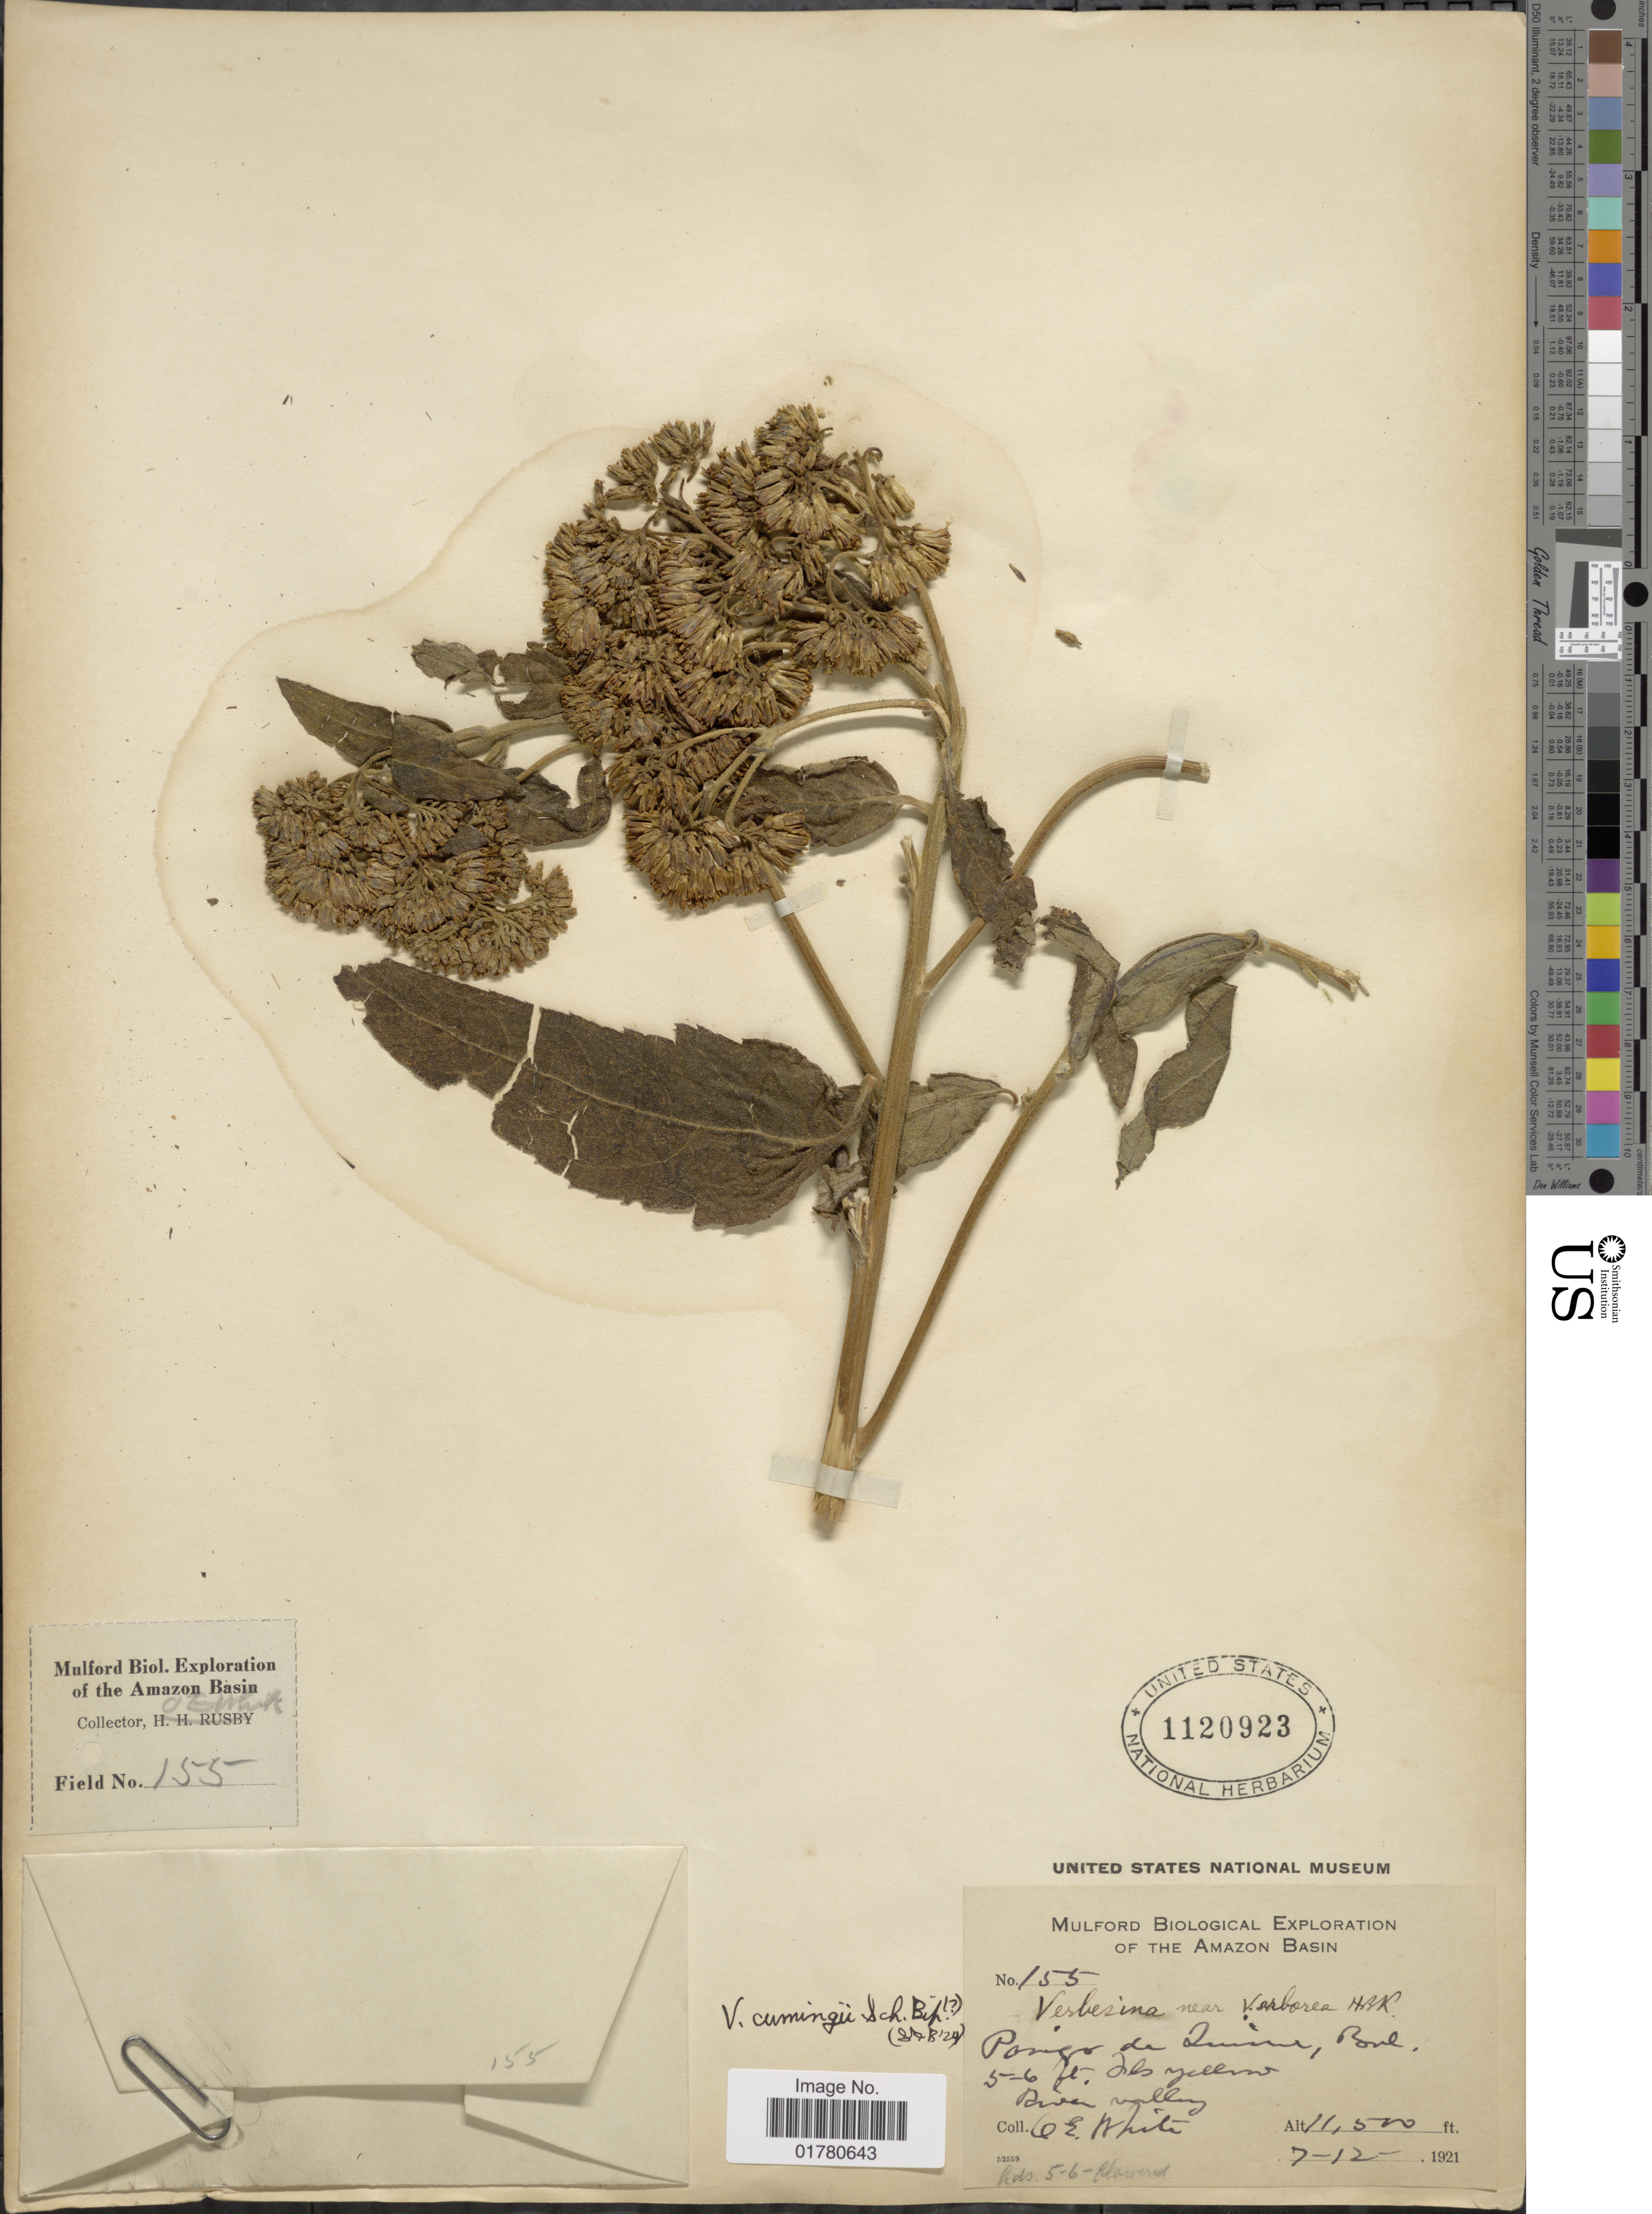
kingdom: Plantae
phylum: Tracheophyta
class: Magnoliopsida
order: Asterales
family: Asteraceae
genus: Verbesina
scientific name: Verbesina cumingii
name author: Sch. Bip. ex S.F. Blake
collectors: O. E. White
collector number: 155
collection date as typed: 7-12-1921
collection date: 1921-07-12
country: Bolivia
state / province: La Paz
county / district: Inquisivi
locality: Pongo de Quime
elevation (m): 3505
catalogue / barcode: US 1120923